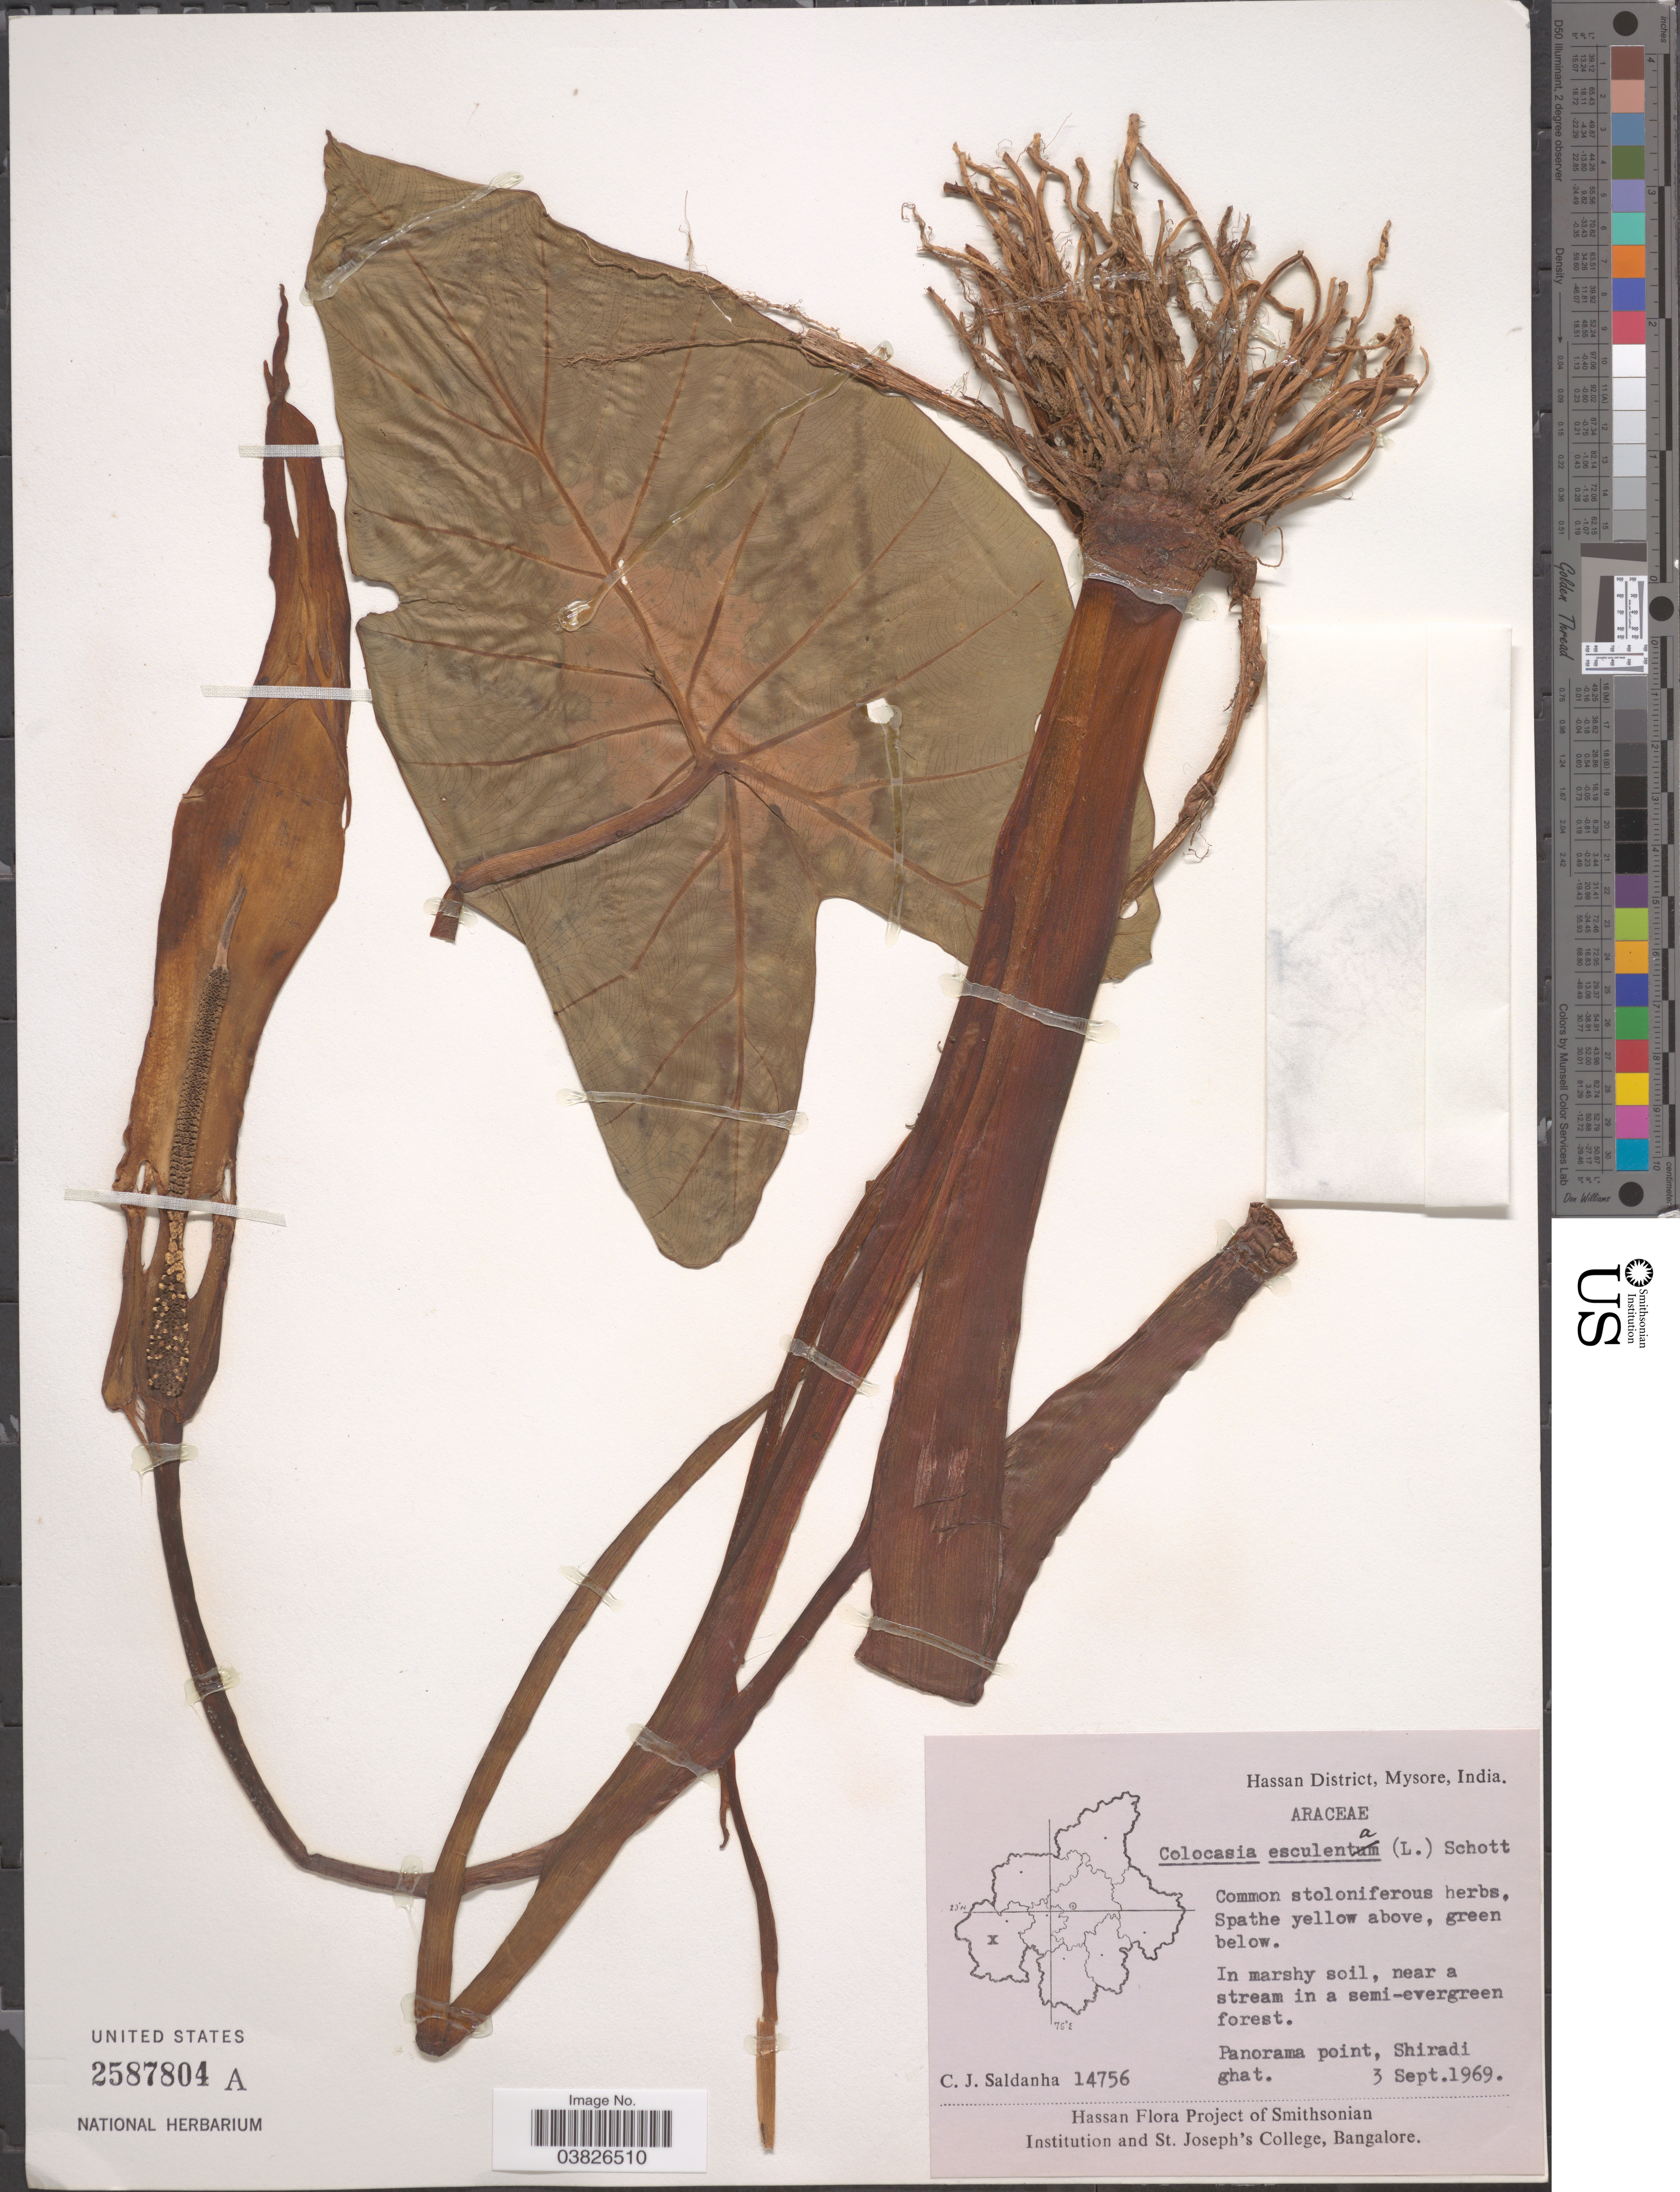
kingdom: Plantae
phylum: Tracheophyta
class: Liliopsida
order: Alismatales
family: Araceae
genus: Colocasia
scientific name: Colocasia esculenta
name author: (L.) Schott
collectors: C. J. Saldanha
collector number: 14756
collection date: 1969-09-03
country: India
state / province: Karnataka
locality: Hassan District, Mysore. Panorama point, Shiradi ghat.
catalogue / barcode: US 2587804A